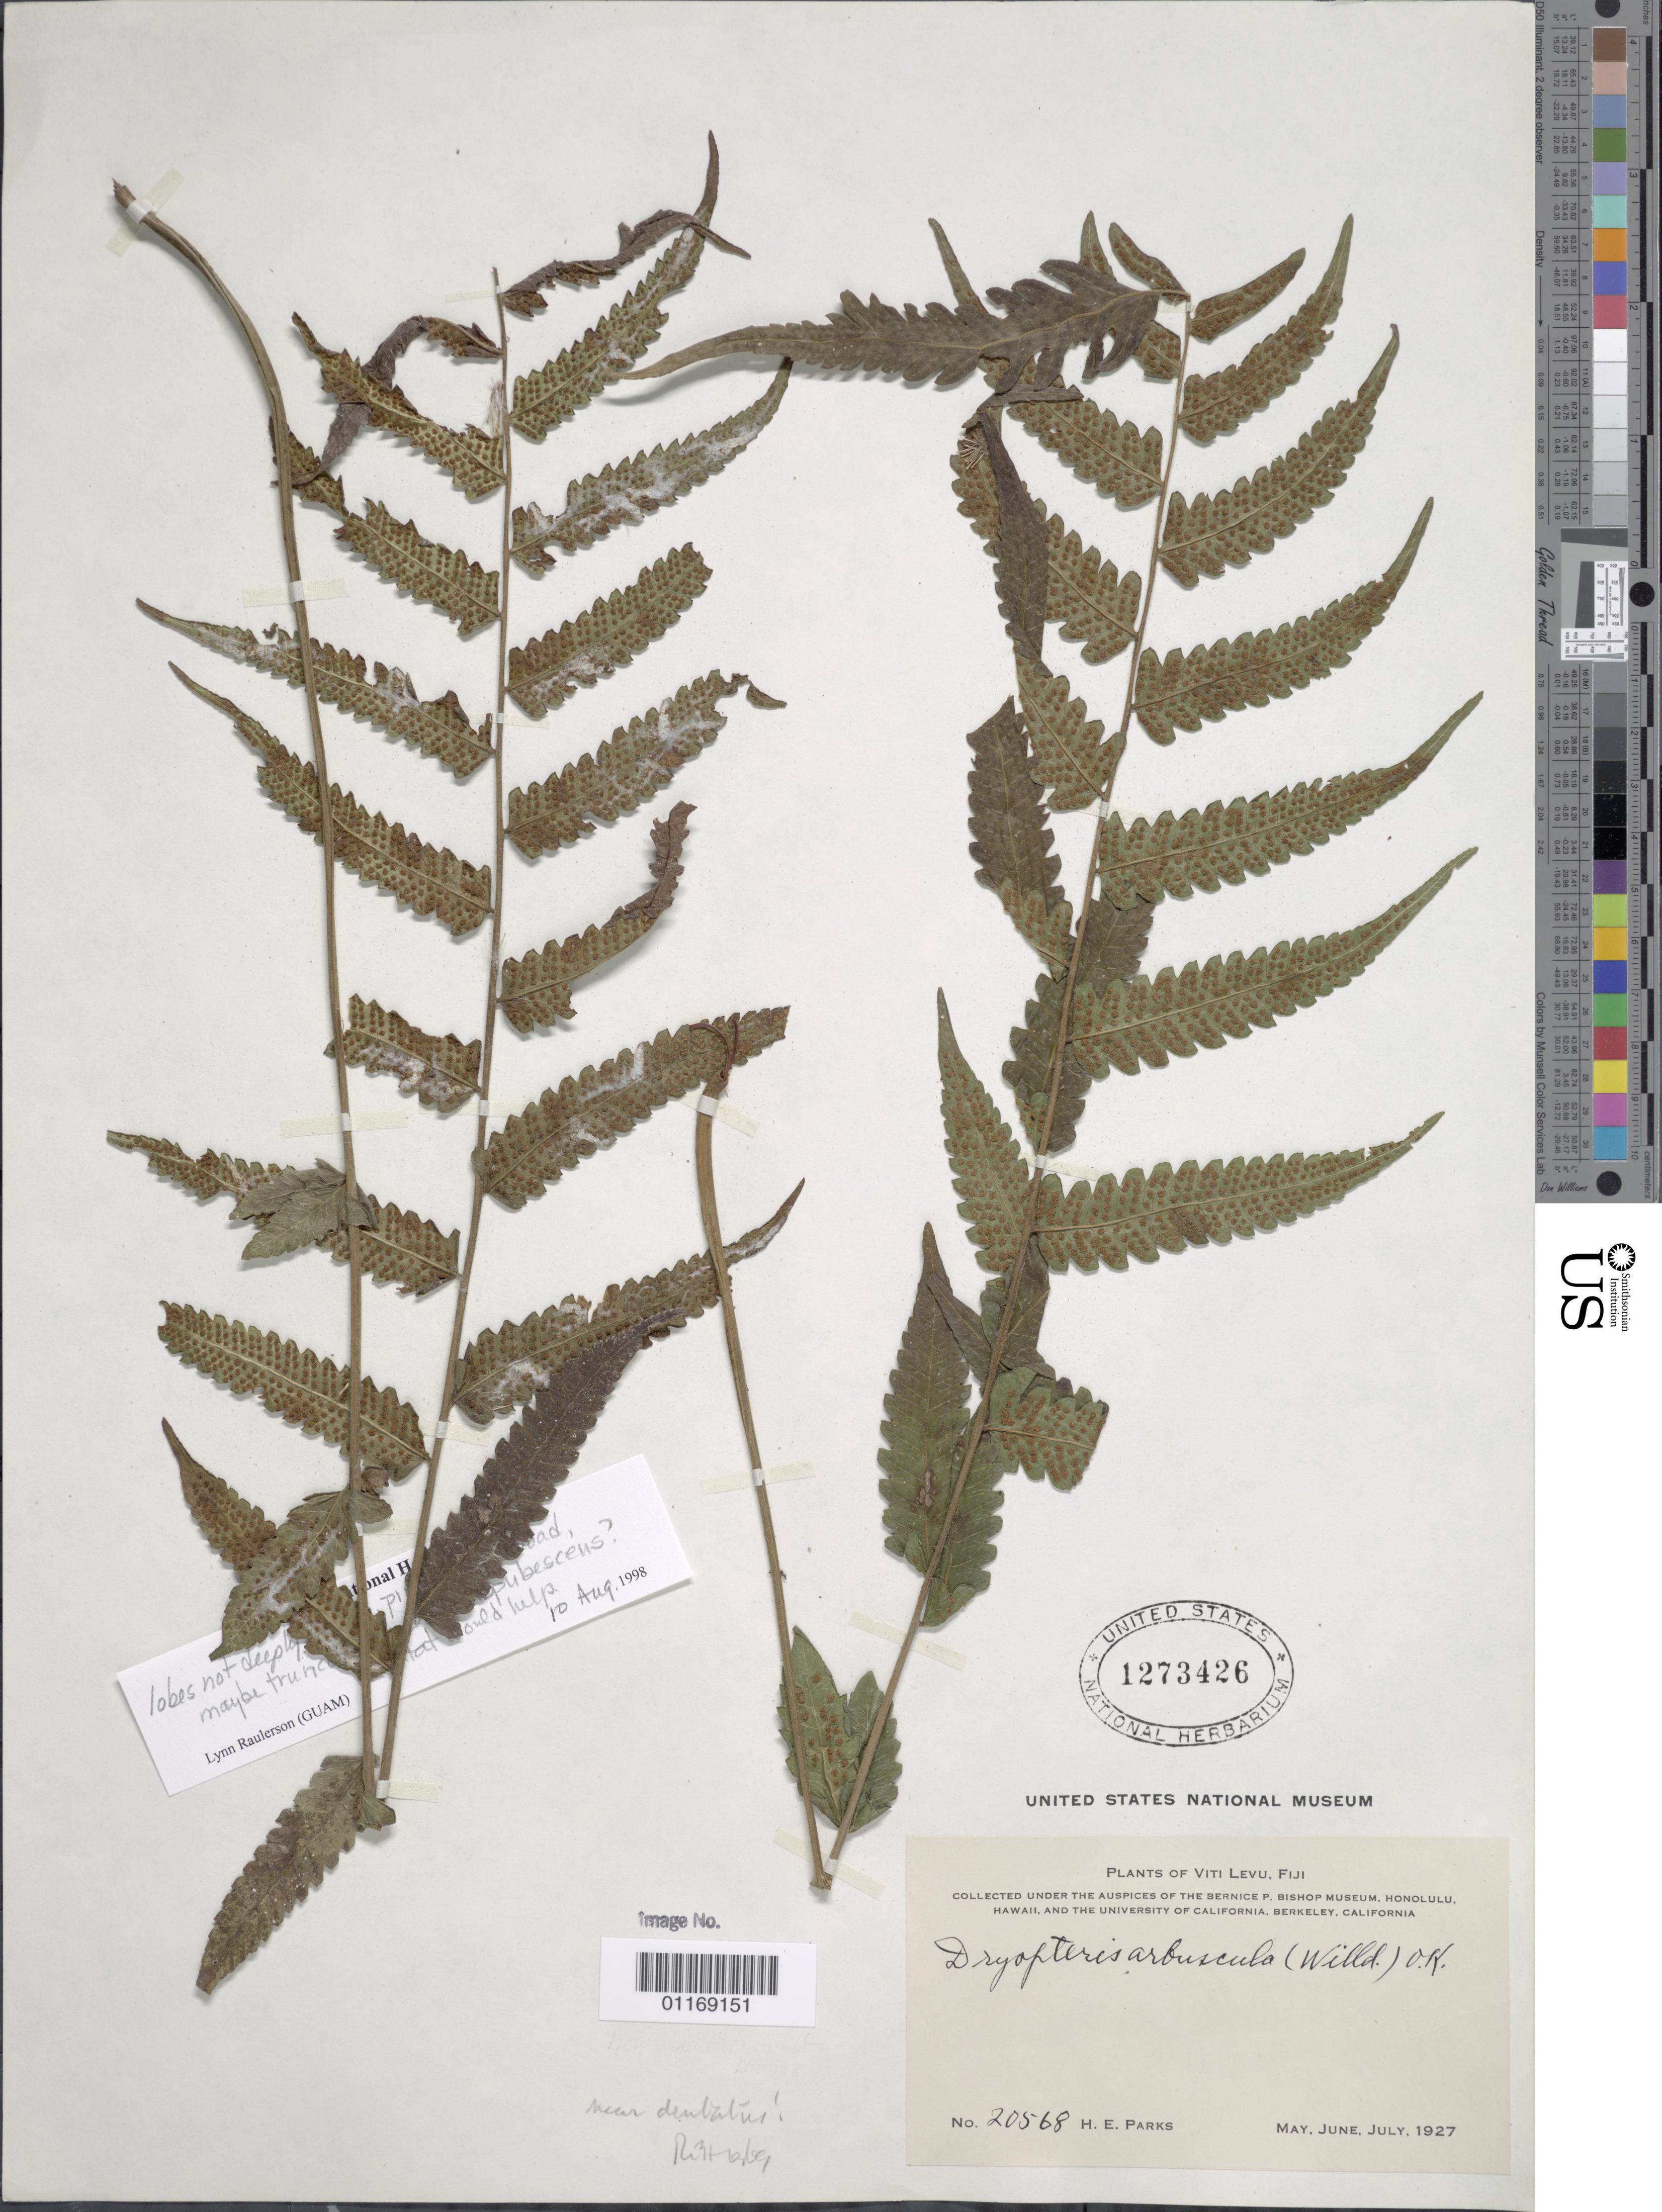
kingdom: Plantae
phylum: Tracheophyta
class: Polypodiopsida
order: Polypodiales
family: Thelypteridaceae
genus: Christella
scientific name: Christella dentata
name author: (Forssk.) Brownsey & Jermy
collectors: H. E. Parks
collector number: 20568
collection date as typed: May-Jul 1927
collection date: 1927-05/1927-07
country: Fiji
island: Viti Levu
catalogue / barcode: US 1273426